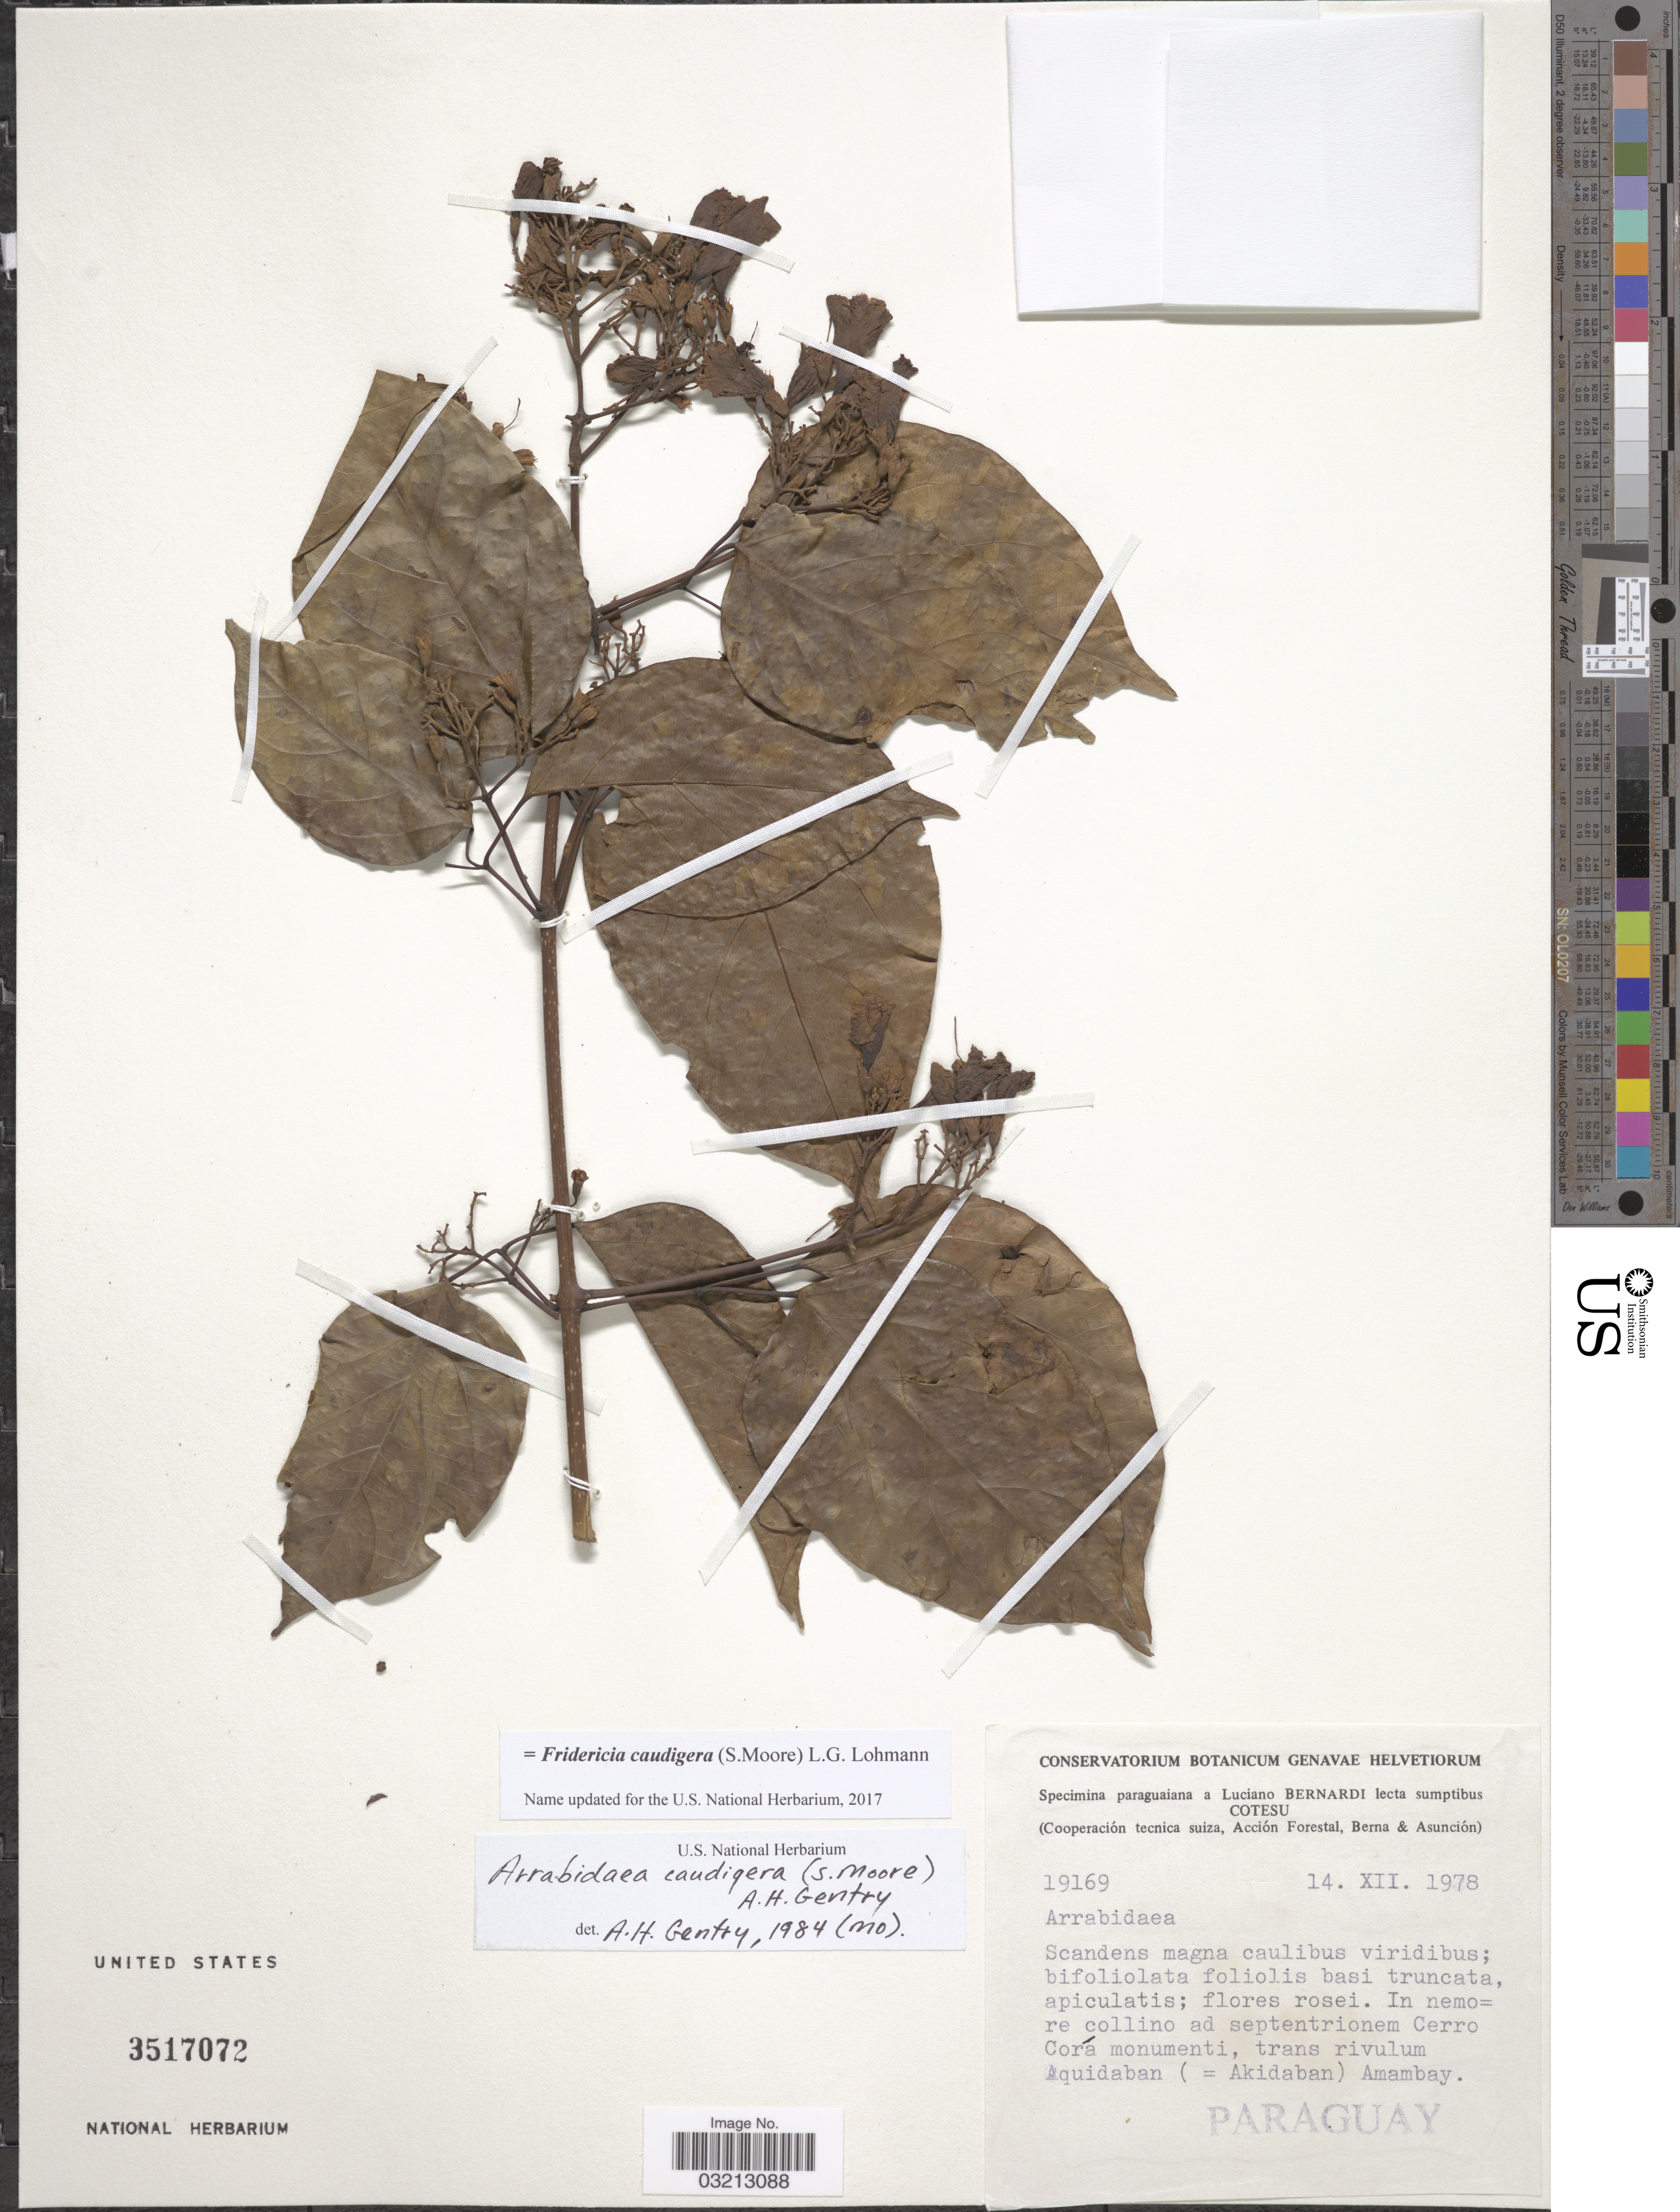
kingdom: Plantae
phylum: Tracheophyta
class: Magnoliopsida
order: Lamiales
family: Bignoniaceae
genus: Fridericia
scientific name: Fridericia caudigera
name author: (S. Moore) L.G. Lohmann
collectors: L. Bernardi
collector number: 19169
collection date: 1978-12-14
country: Paraguay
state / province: Amambay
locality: In nemo=re collino ad septentrionem Cerro Corá monumenti, trans rivulum Aquidaban ( = Akidaban).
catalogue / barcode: US 3517072